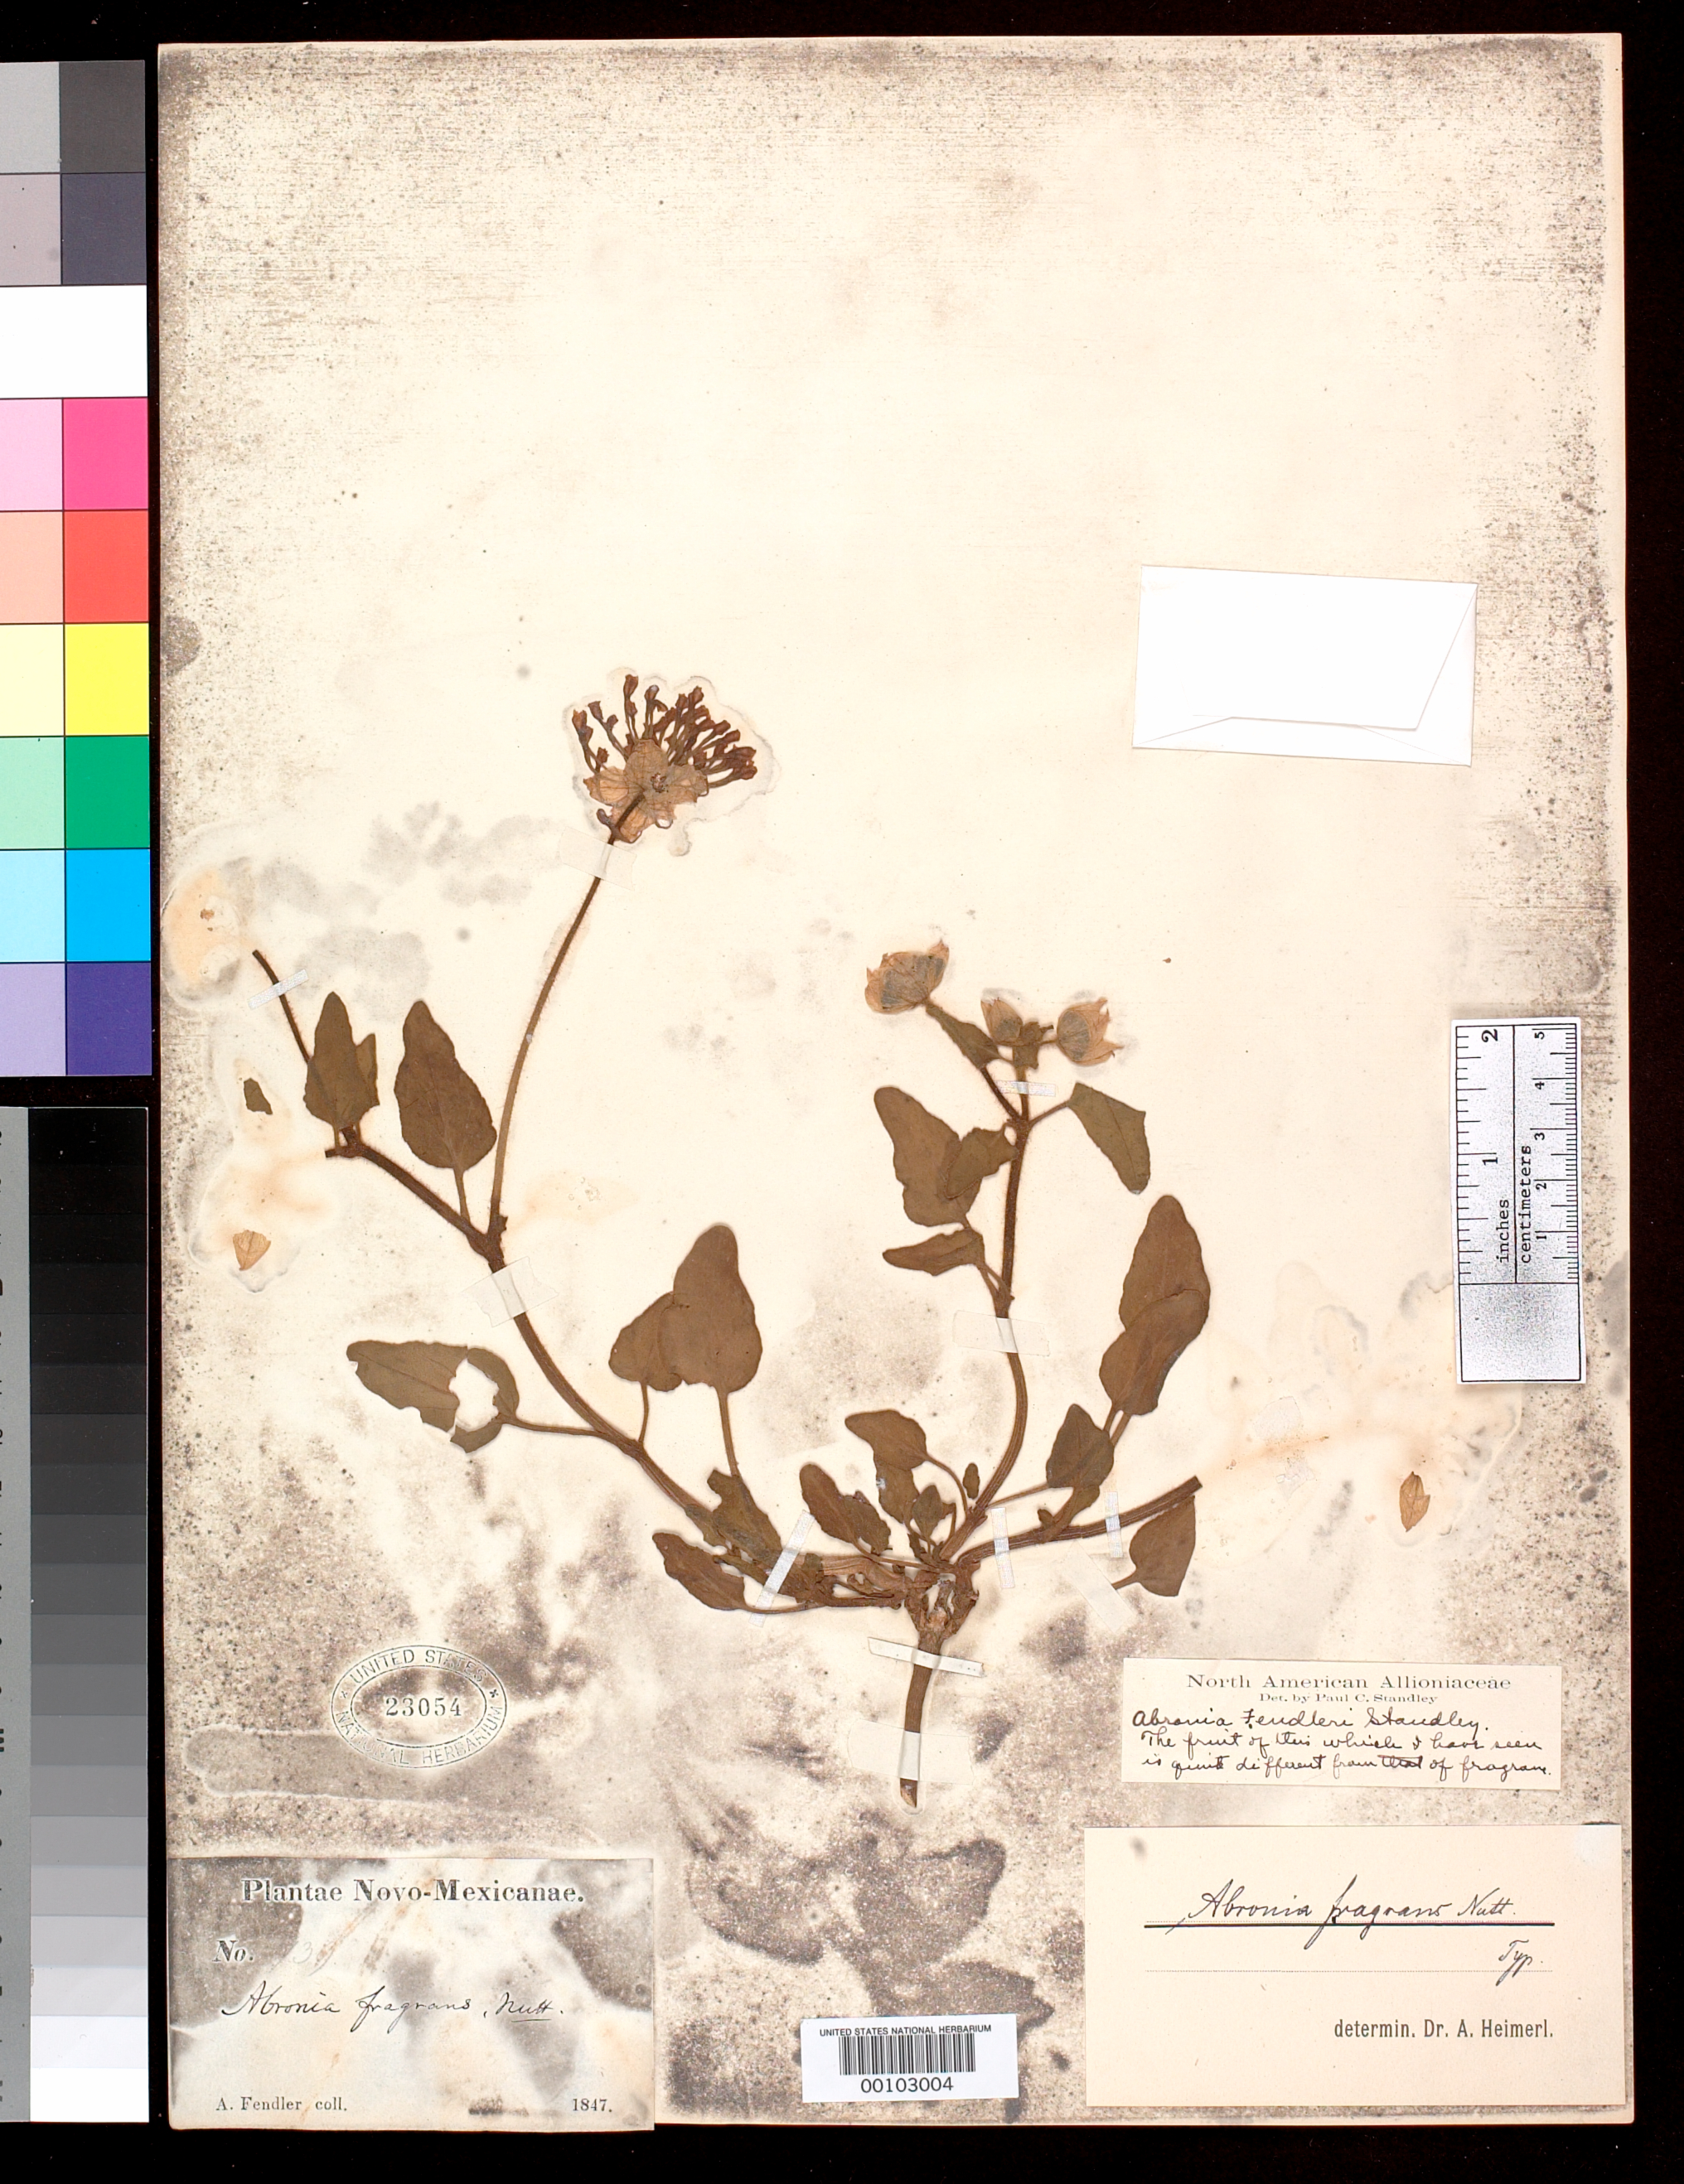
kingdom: Plantae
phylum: Tracheophyta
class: Magnoliopsida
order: Caryophyllales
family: Nyctaginaceae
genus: Abronia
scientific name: Abronia fendleri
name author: Standl.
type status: Isotype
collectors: A. Fendler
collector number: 739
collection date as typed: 19 May 1847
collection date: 1847-05-19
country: United States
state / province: New Mexico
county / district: Santa Fe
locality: Santa Fe.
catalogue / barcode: US 23054